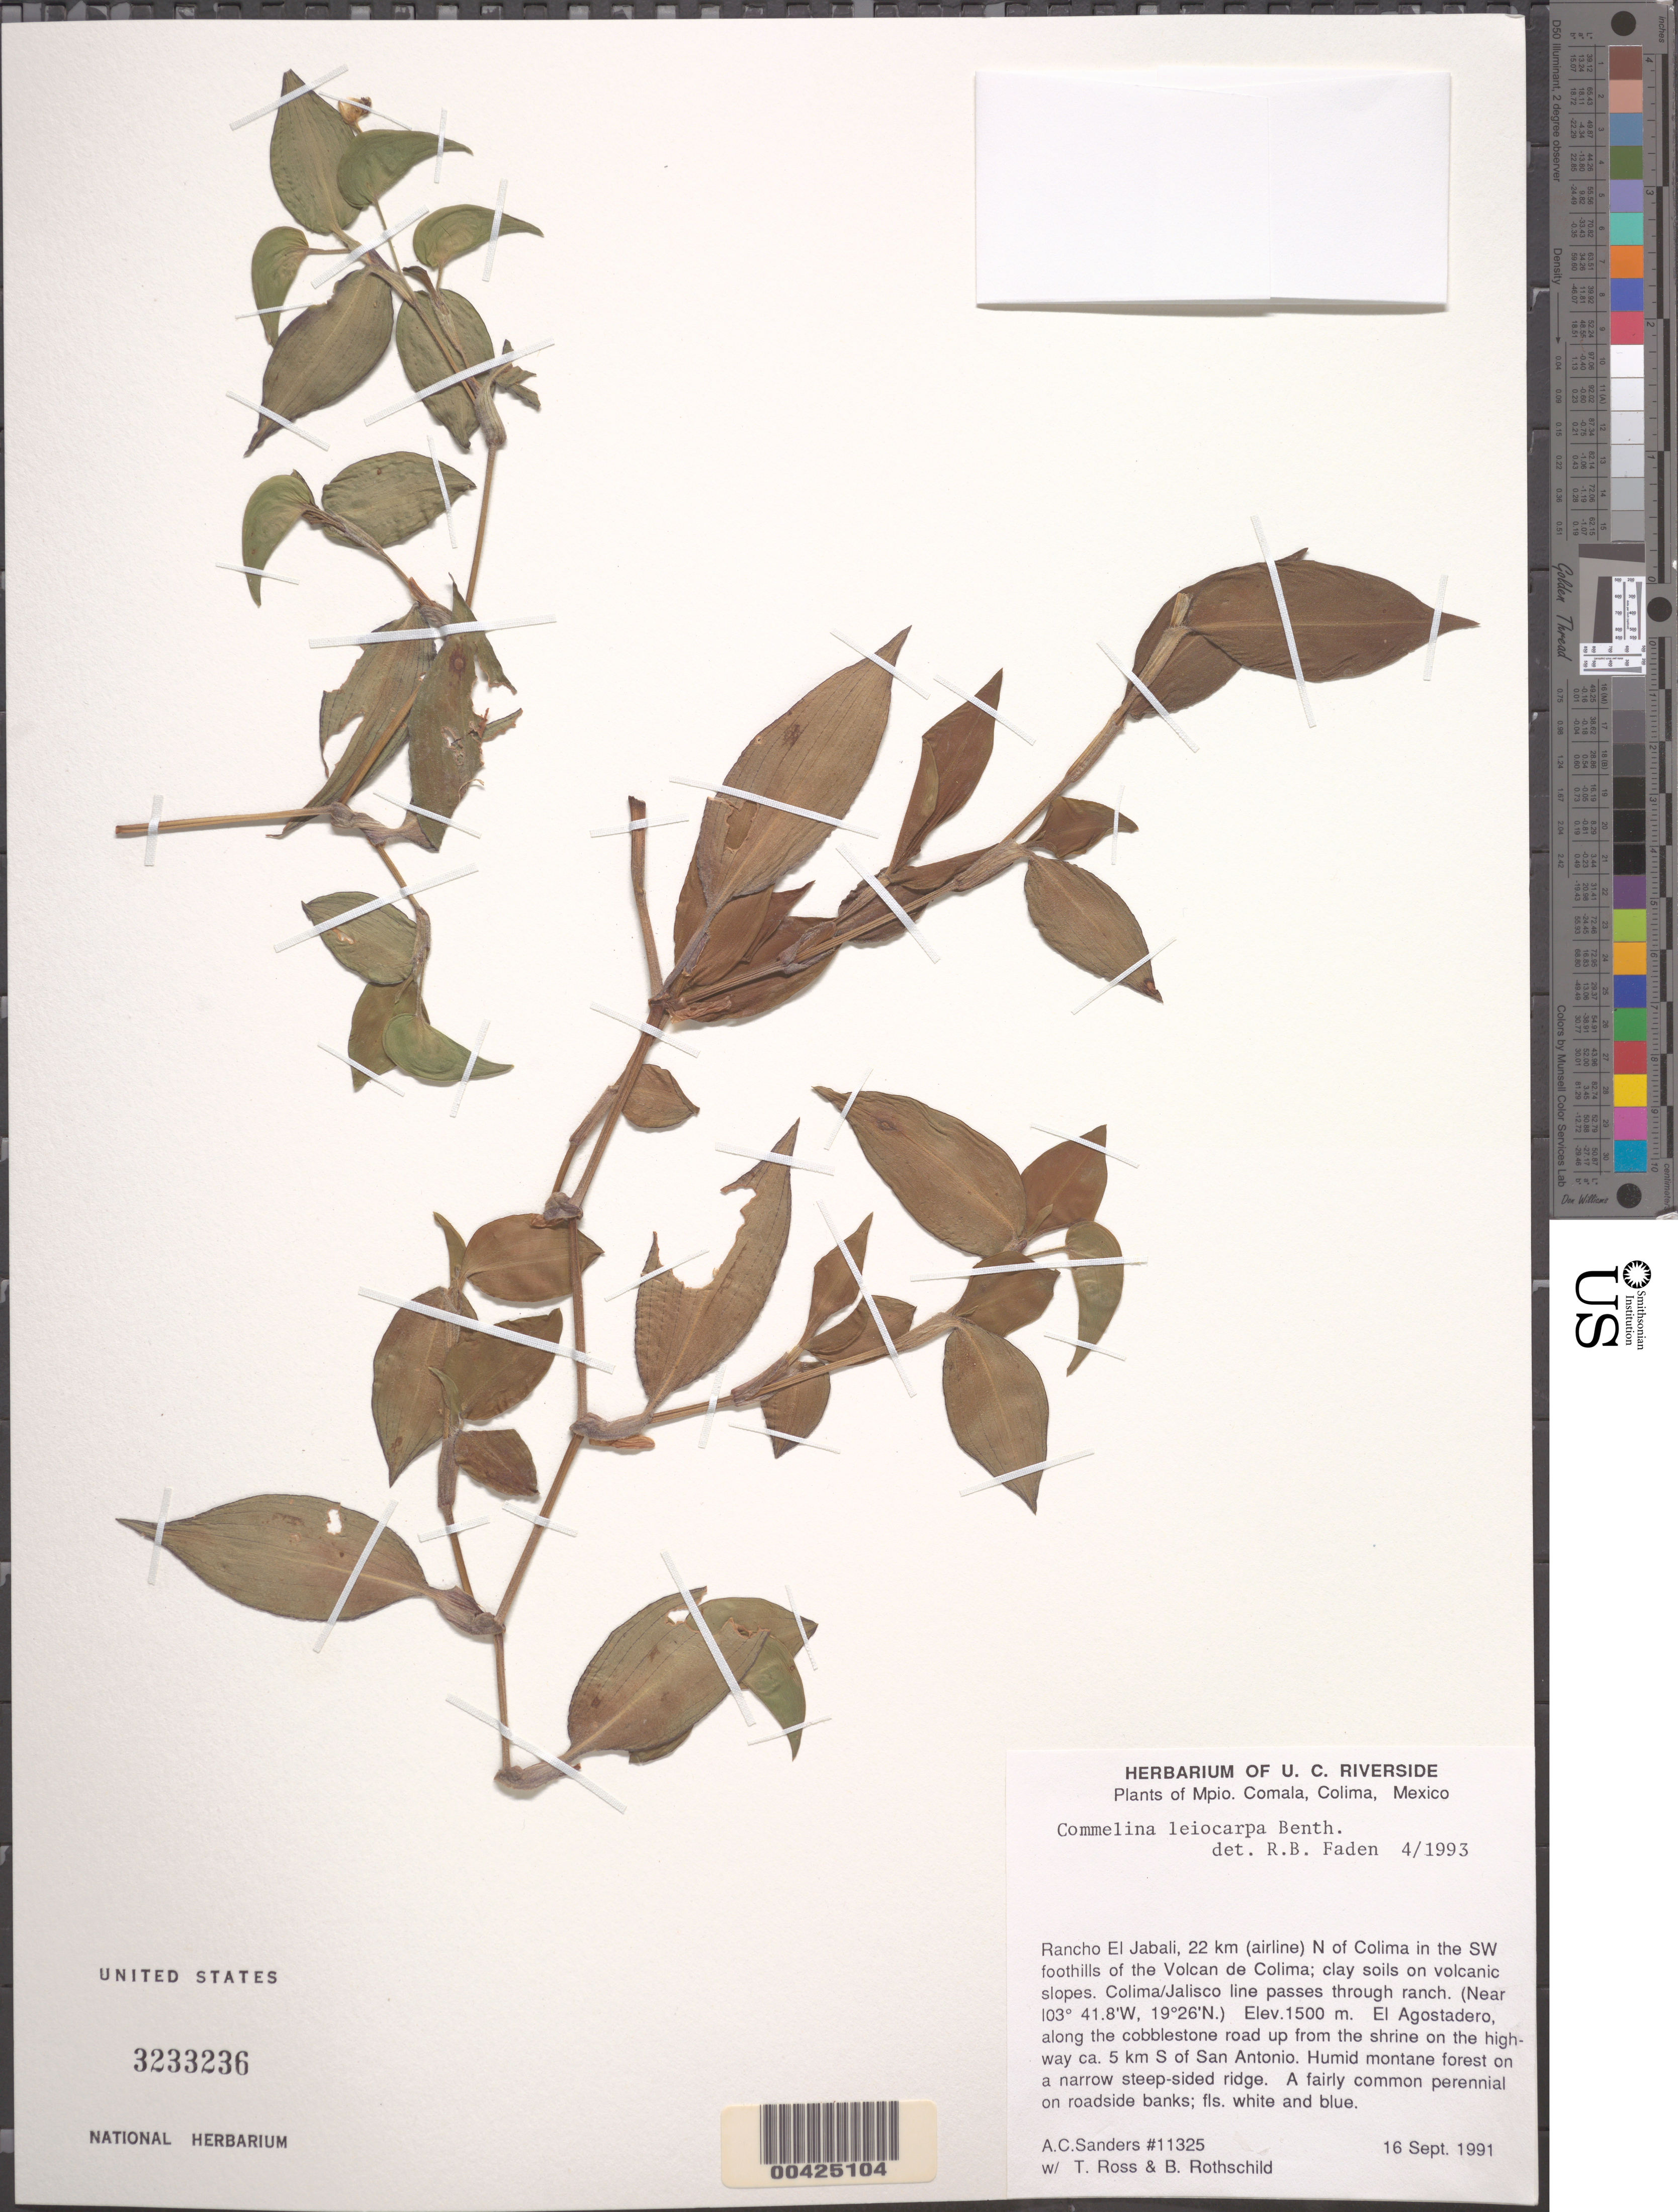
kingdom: Plantae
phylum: Tracheophyta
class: Liliopsida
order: Commelinales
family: Commelinaceae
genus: Commelina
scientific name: Commelina leiocarpa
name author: Benth.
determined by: Faden, Robert B., (US), Smithsonian Institution - National Museum of Natural History (UNITED STATES)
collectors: A. Sanders, B. Rothschild & T. Ross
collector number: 11325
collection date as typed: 16 Sep 1991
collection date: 1991-09-16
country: Mexico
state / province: Colima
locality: Comala, Rancho El Jabali, N of Colima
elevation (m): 1500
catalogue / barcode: US 3233236